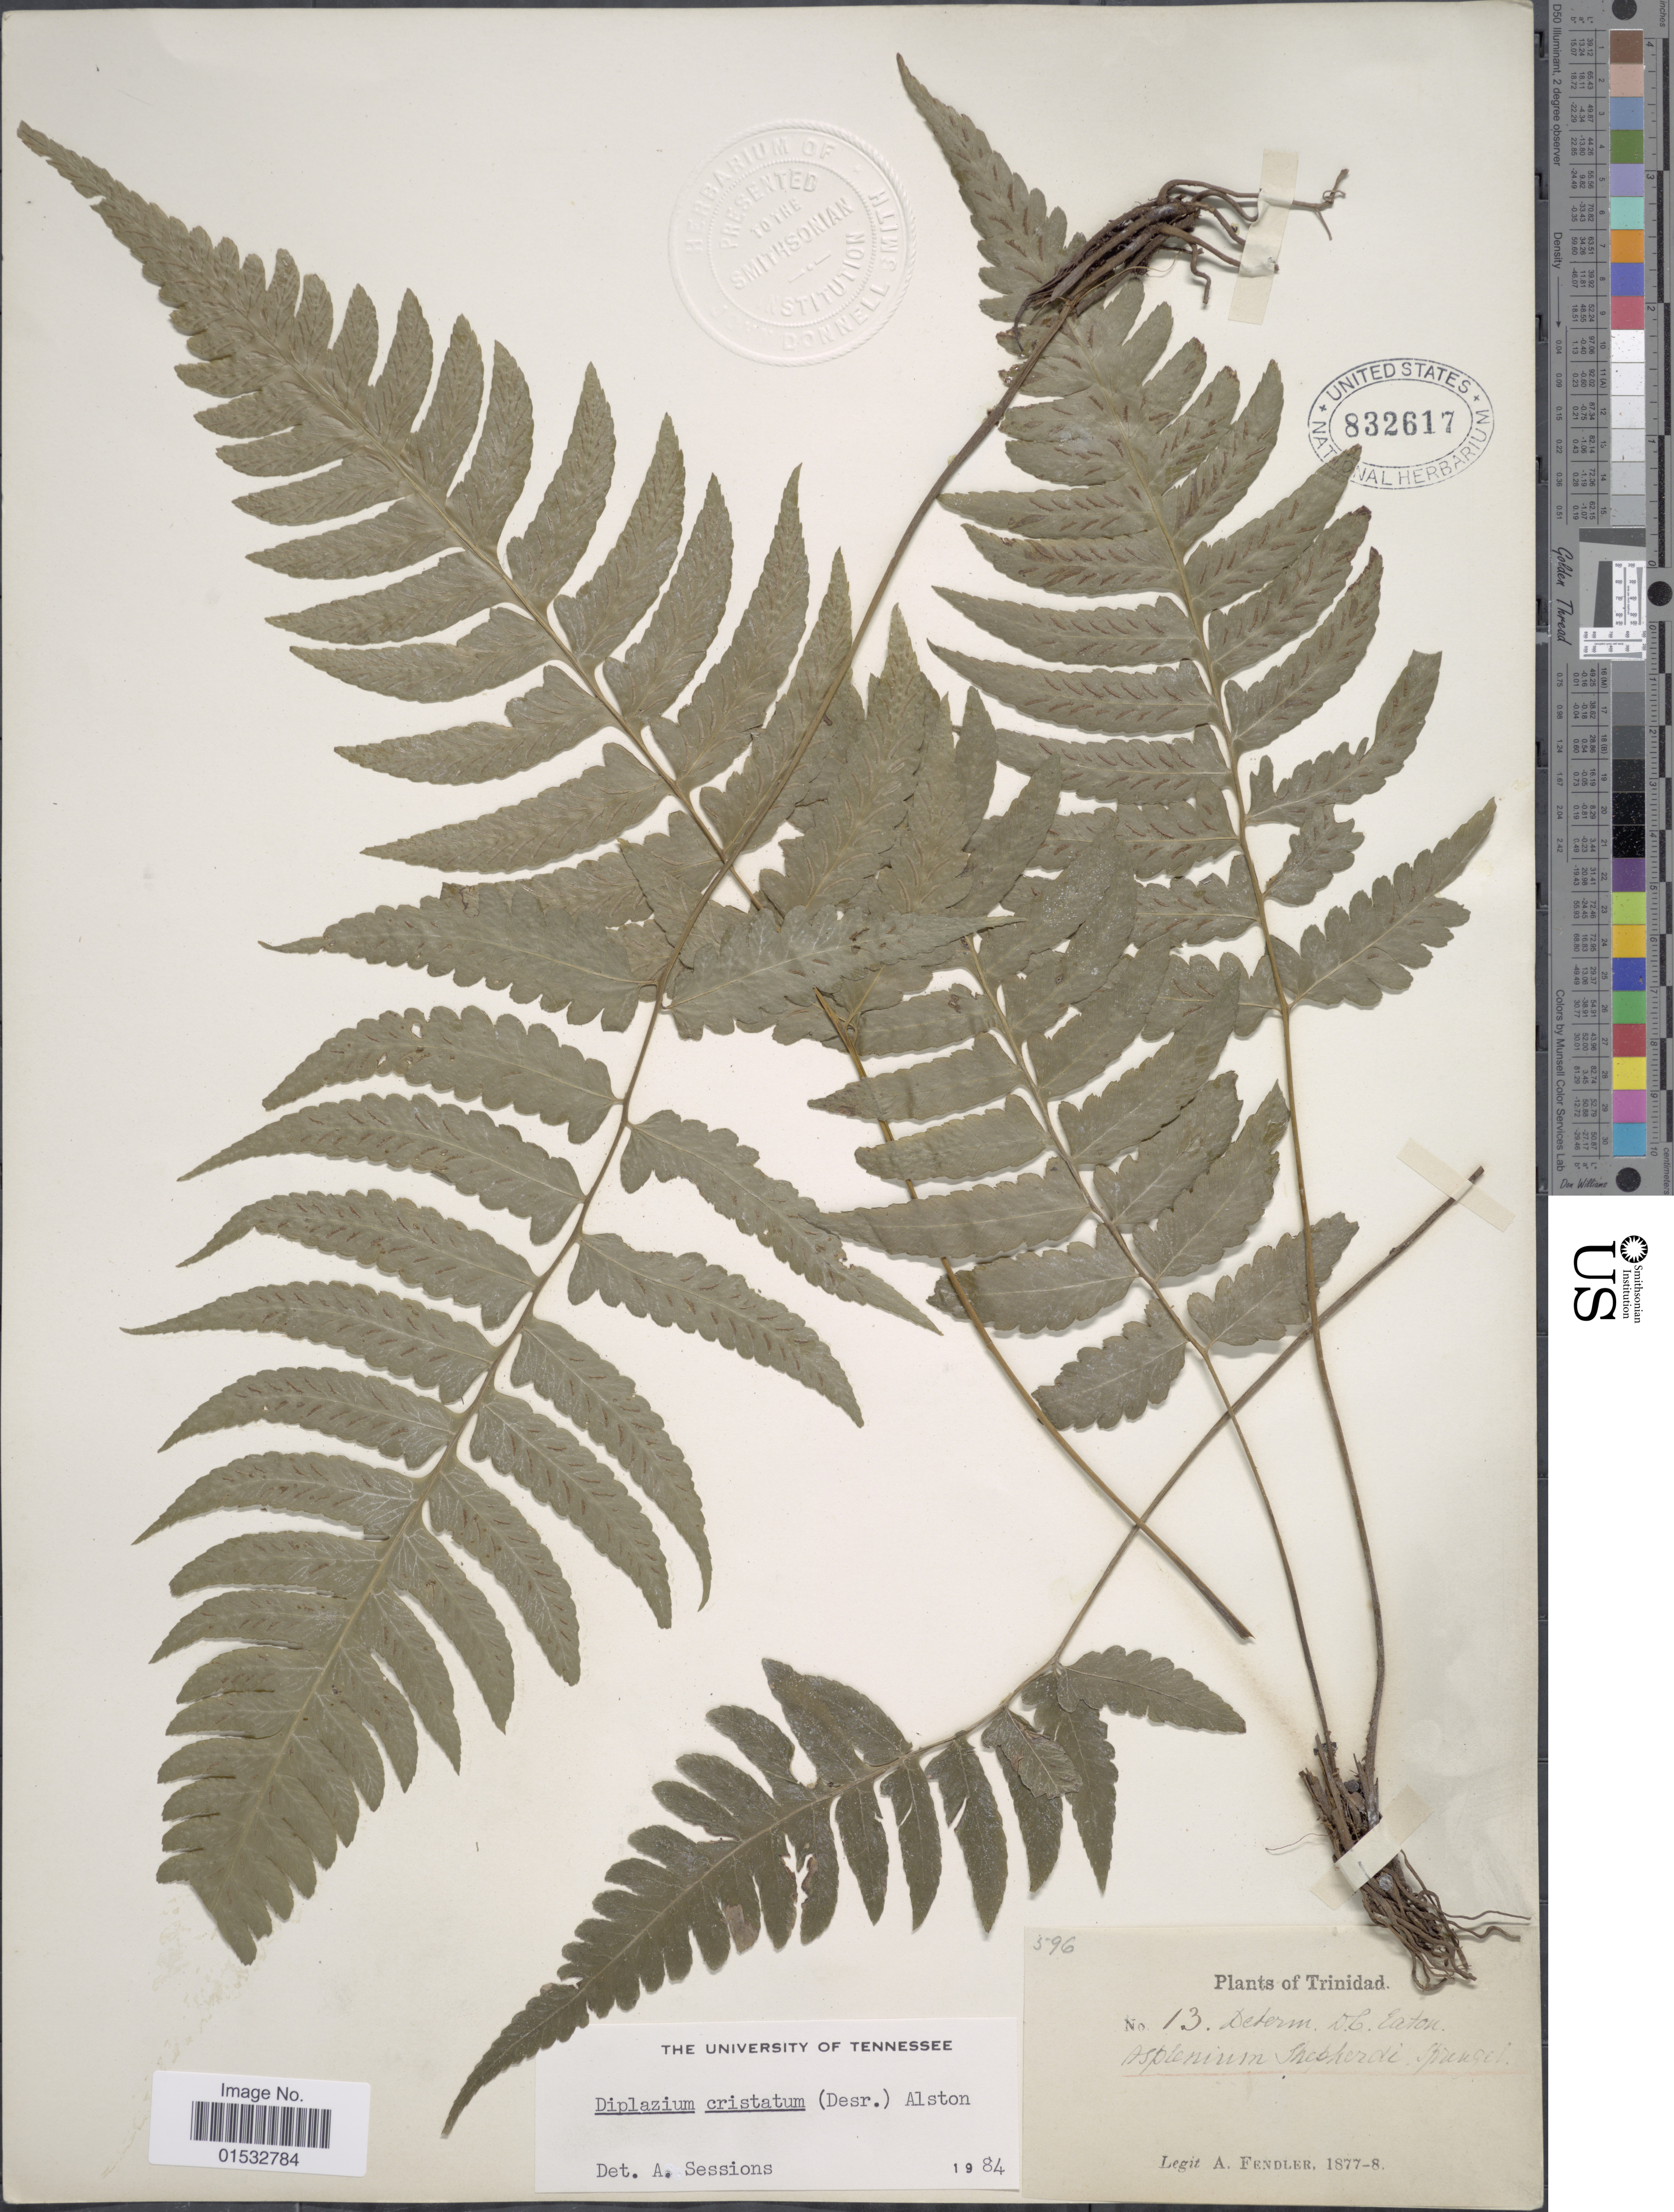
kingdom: Plantae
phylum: Tracheophyta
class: Polypodiopsida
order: Polypodiales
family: Athyriaceae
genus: Diplazium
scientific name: Diplazium cristatum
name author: (Desr.) Alston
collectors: A. Fendler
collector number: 13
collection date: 1877/1878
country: Trinidad and Tobago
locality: Trinidad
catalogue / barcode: US 832617